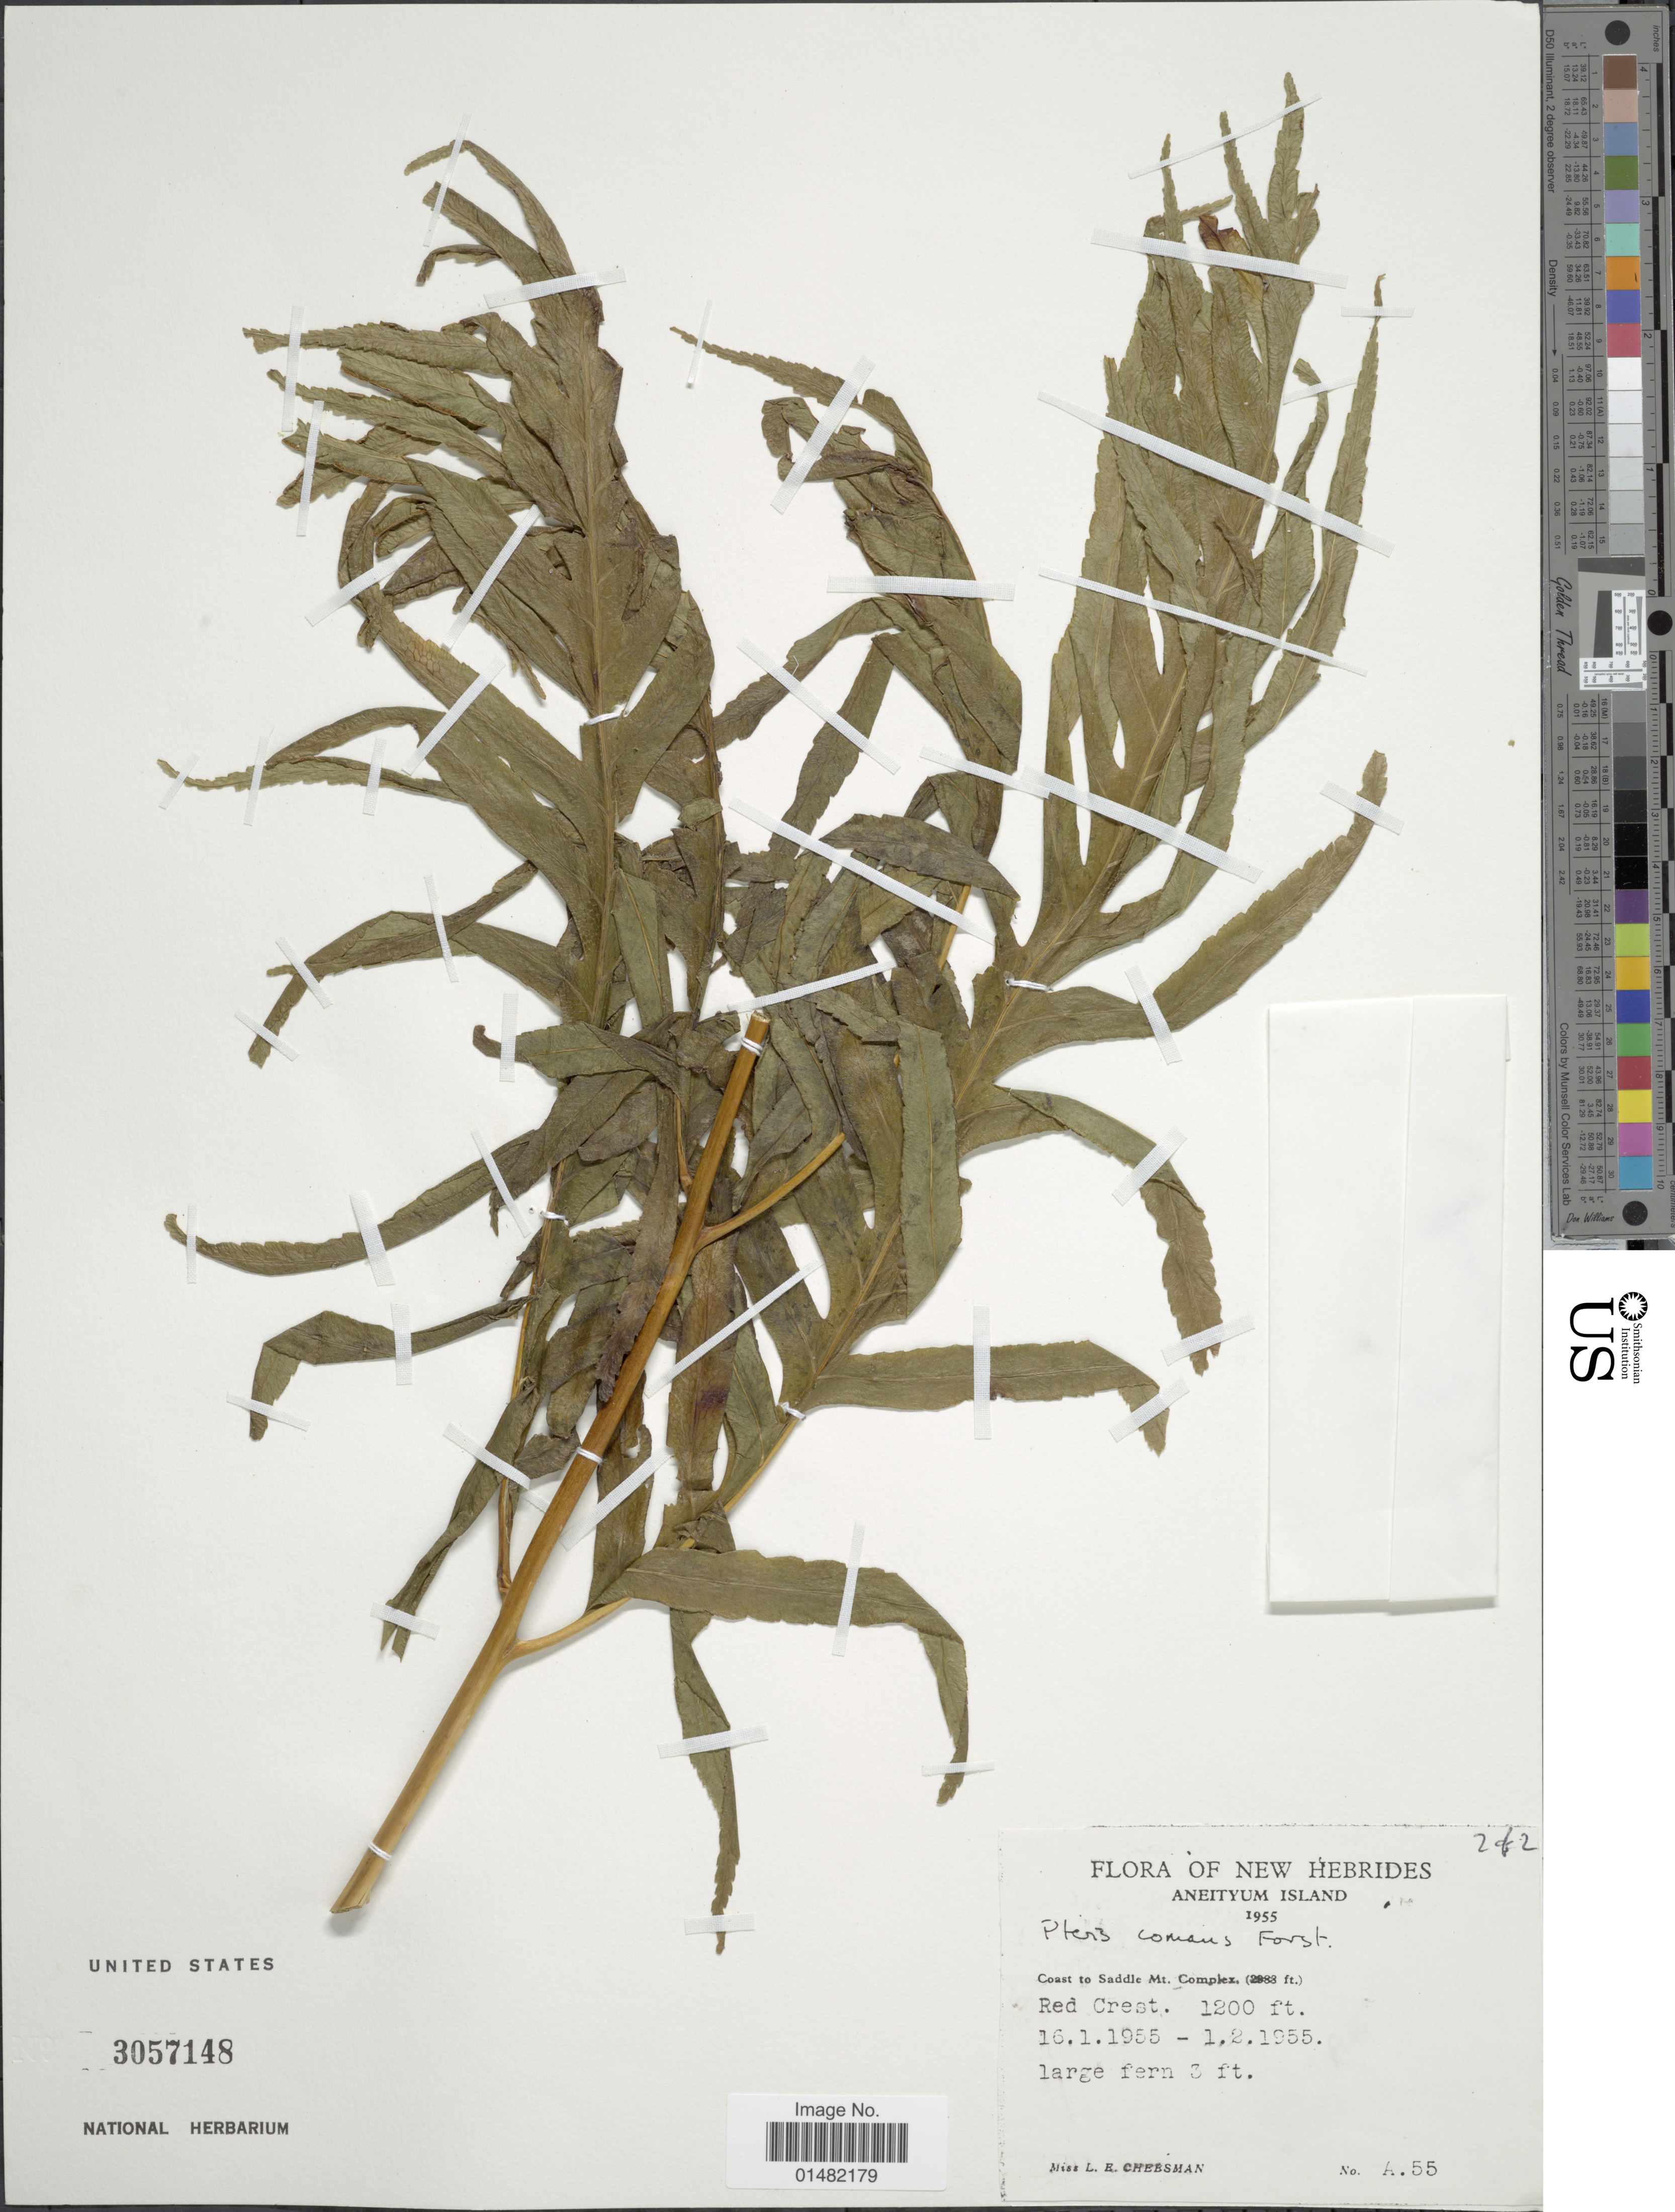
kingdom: Plantae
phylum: Tracheophyta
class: Polypodiopsida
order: Polypodiales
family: Pteridaceae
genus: Pteris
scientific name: Pteris comans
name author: G. Forst.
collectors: L. E. Cheesman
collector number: A55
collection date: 1955-01-16/1955-02-01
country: Vanuatu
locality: New Hebrides, Aneityum Island, Coast to Saddle Mt. Complex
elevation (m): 911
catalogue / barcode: US 3057148